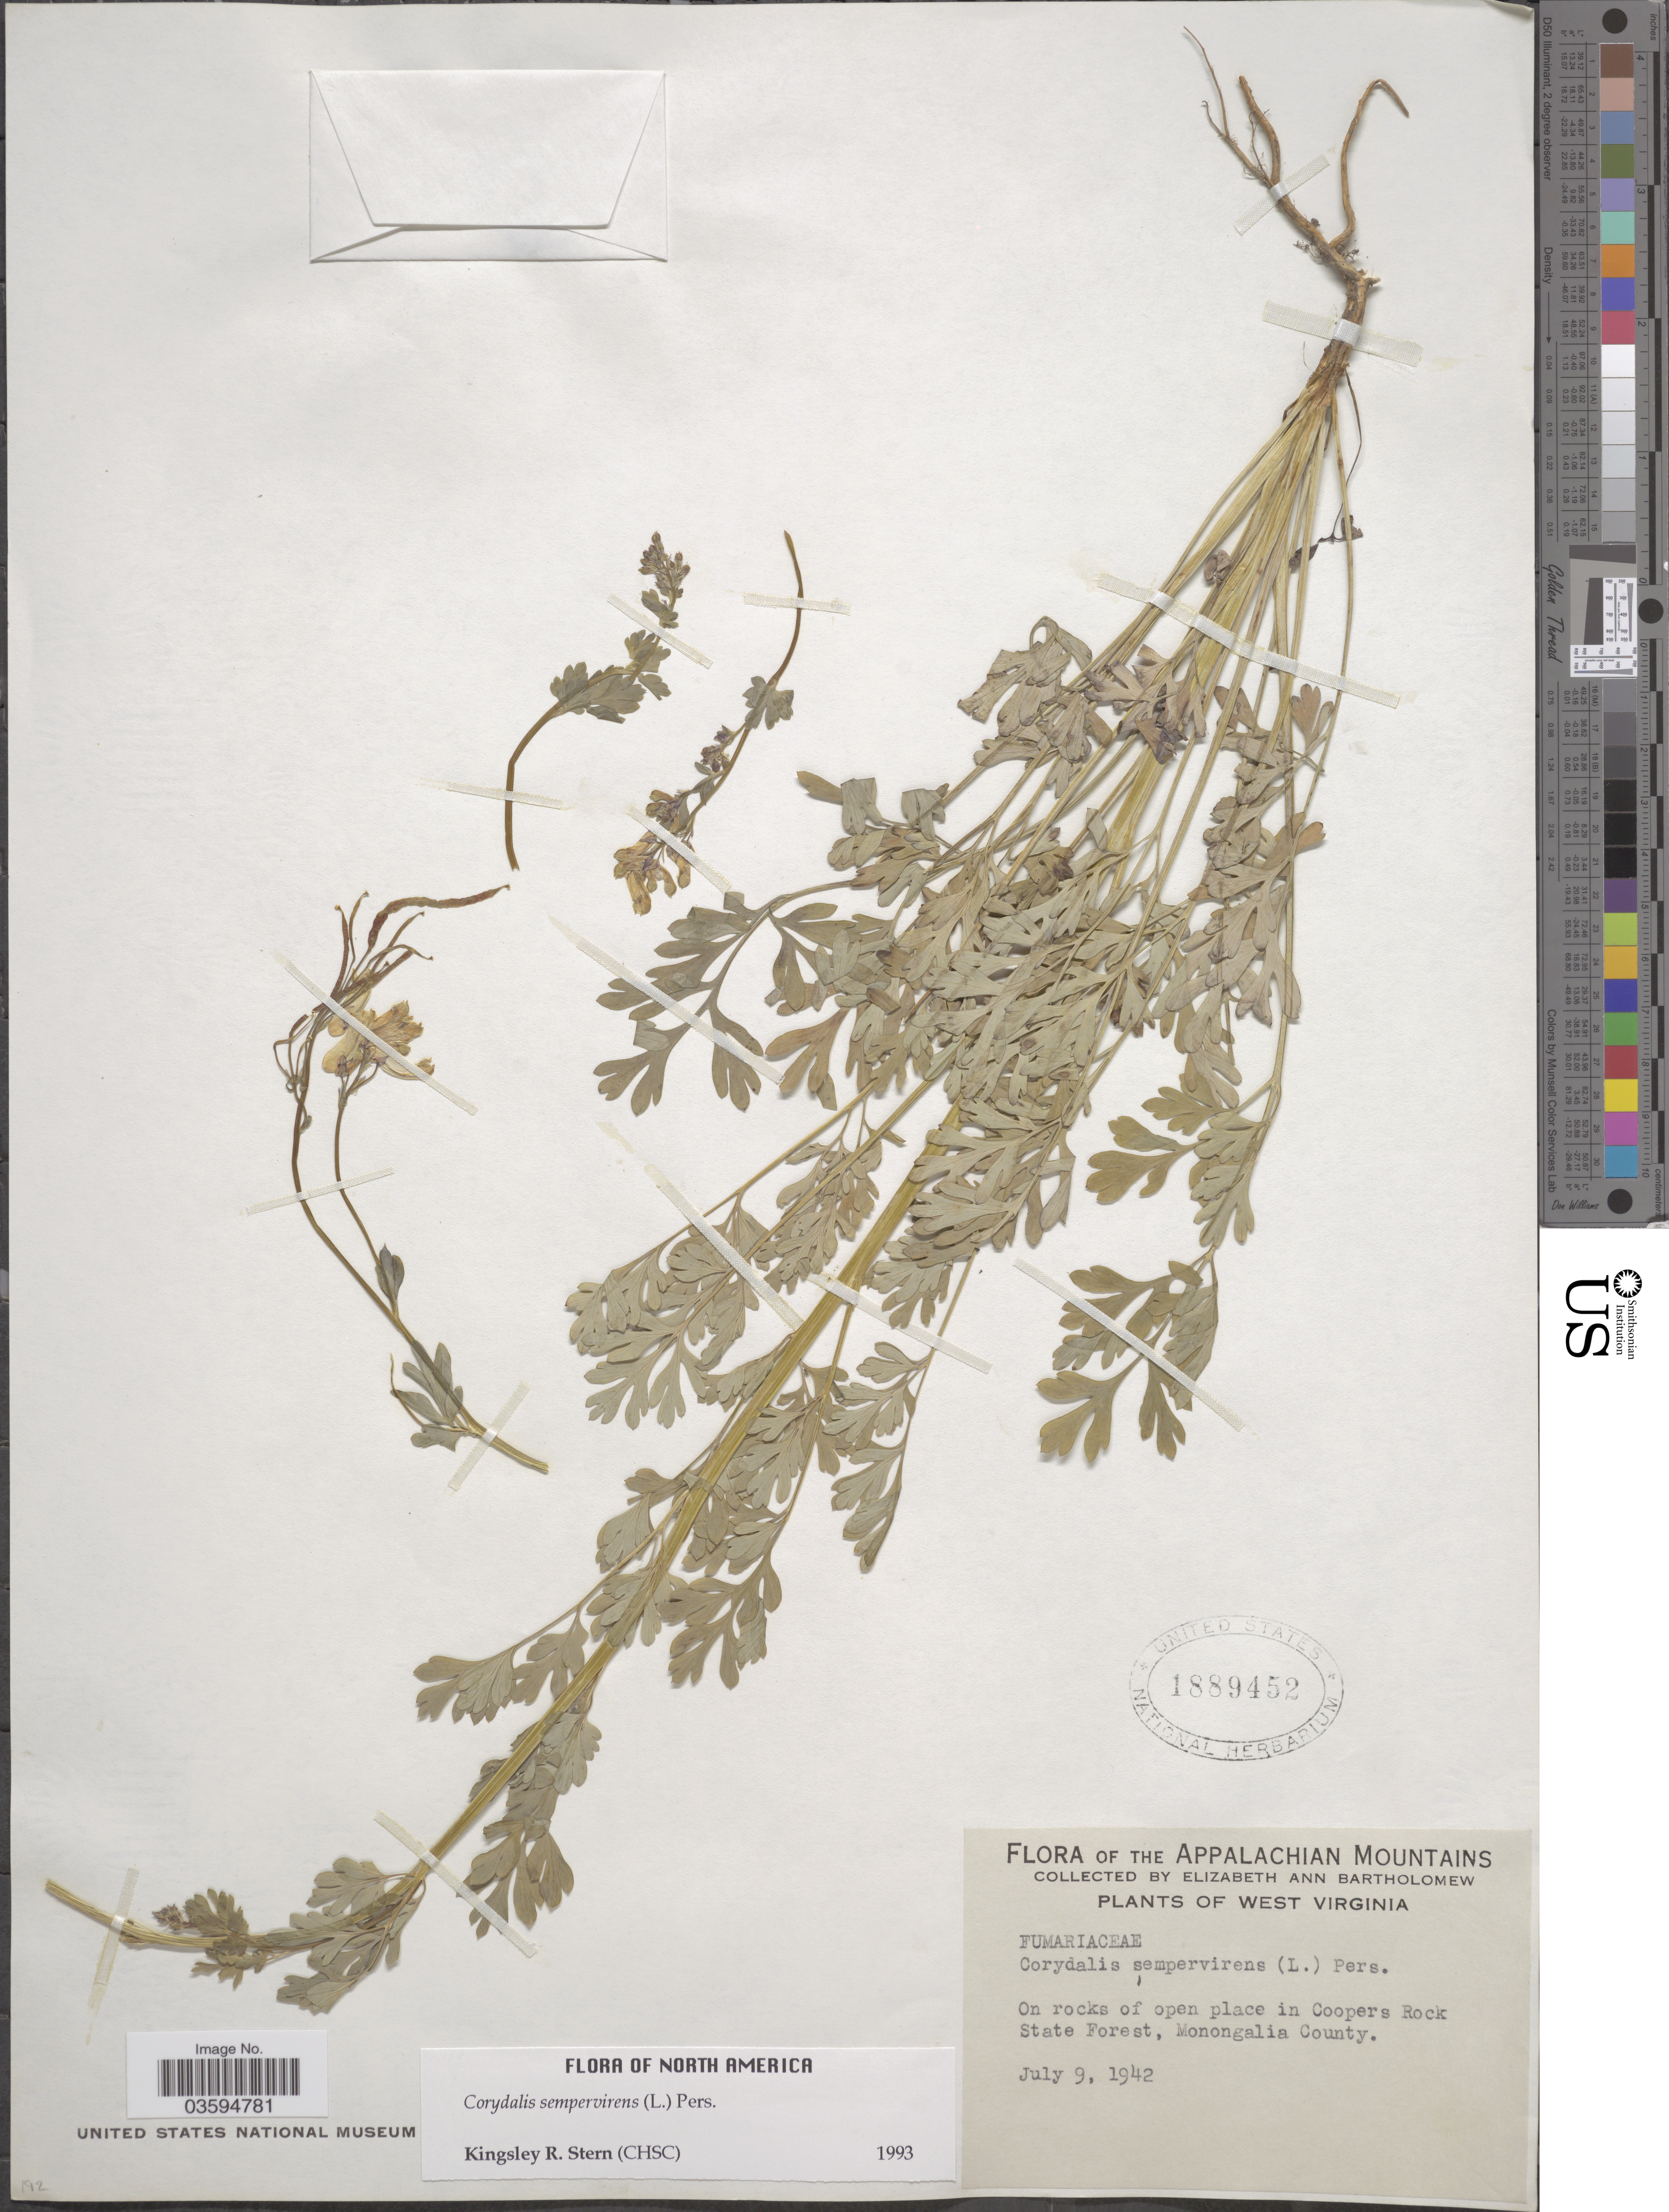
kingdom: Plantae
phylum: Tracheophyta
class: Magnoliopsida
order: Ranunculales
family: Papaveraceae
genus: Capnoides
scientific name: Capnoides sempervirens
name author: (L.) Borkh.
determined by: Strong, M. T., (US), Smithsonian Institution - National Museum of Natural History (UNITED STATES)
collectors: E. Bartholomew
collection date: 1942-07-09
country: United States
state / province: West Virginia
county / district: Monongalia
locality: The Appalachian Mountains. On rocks of open place in Coopers Rock State Forest, Monongalia County.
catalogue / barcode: US 1889452